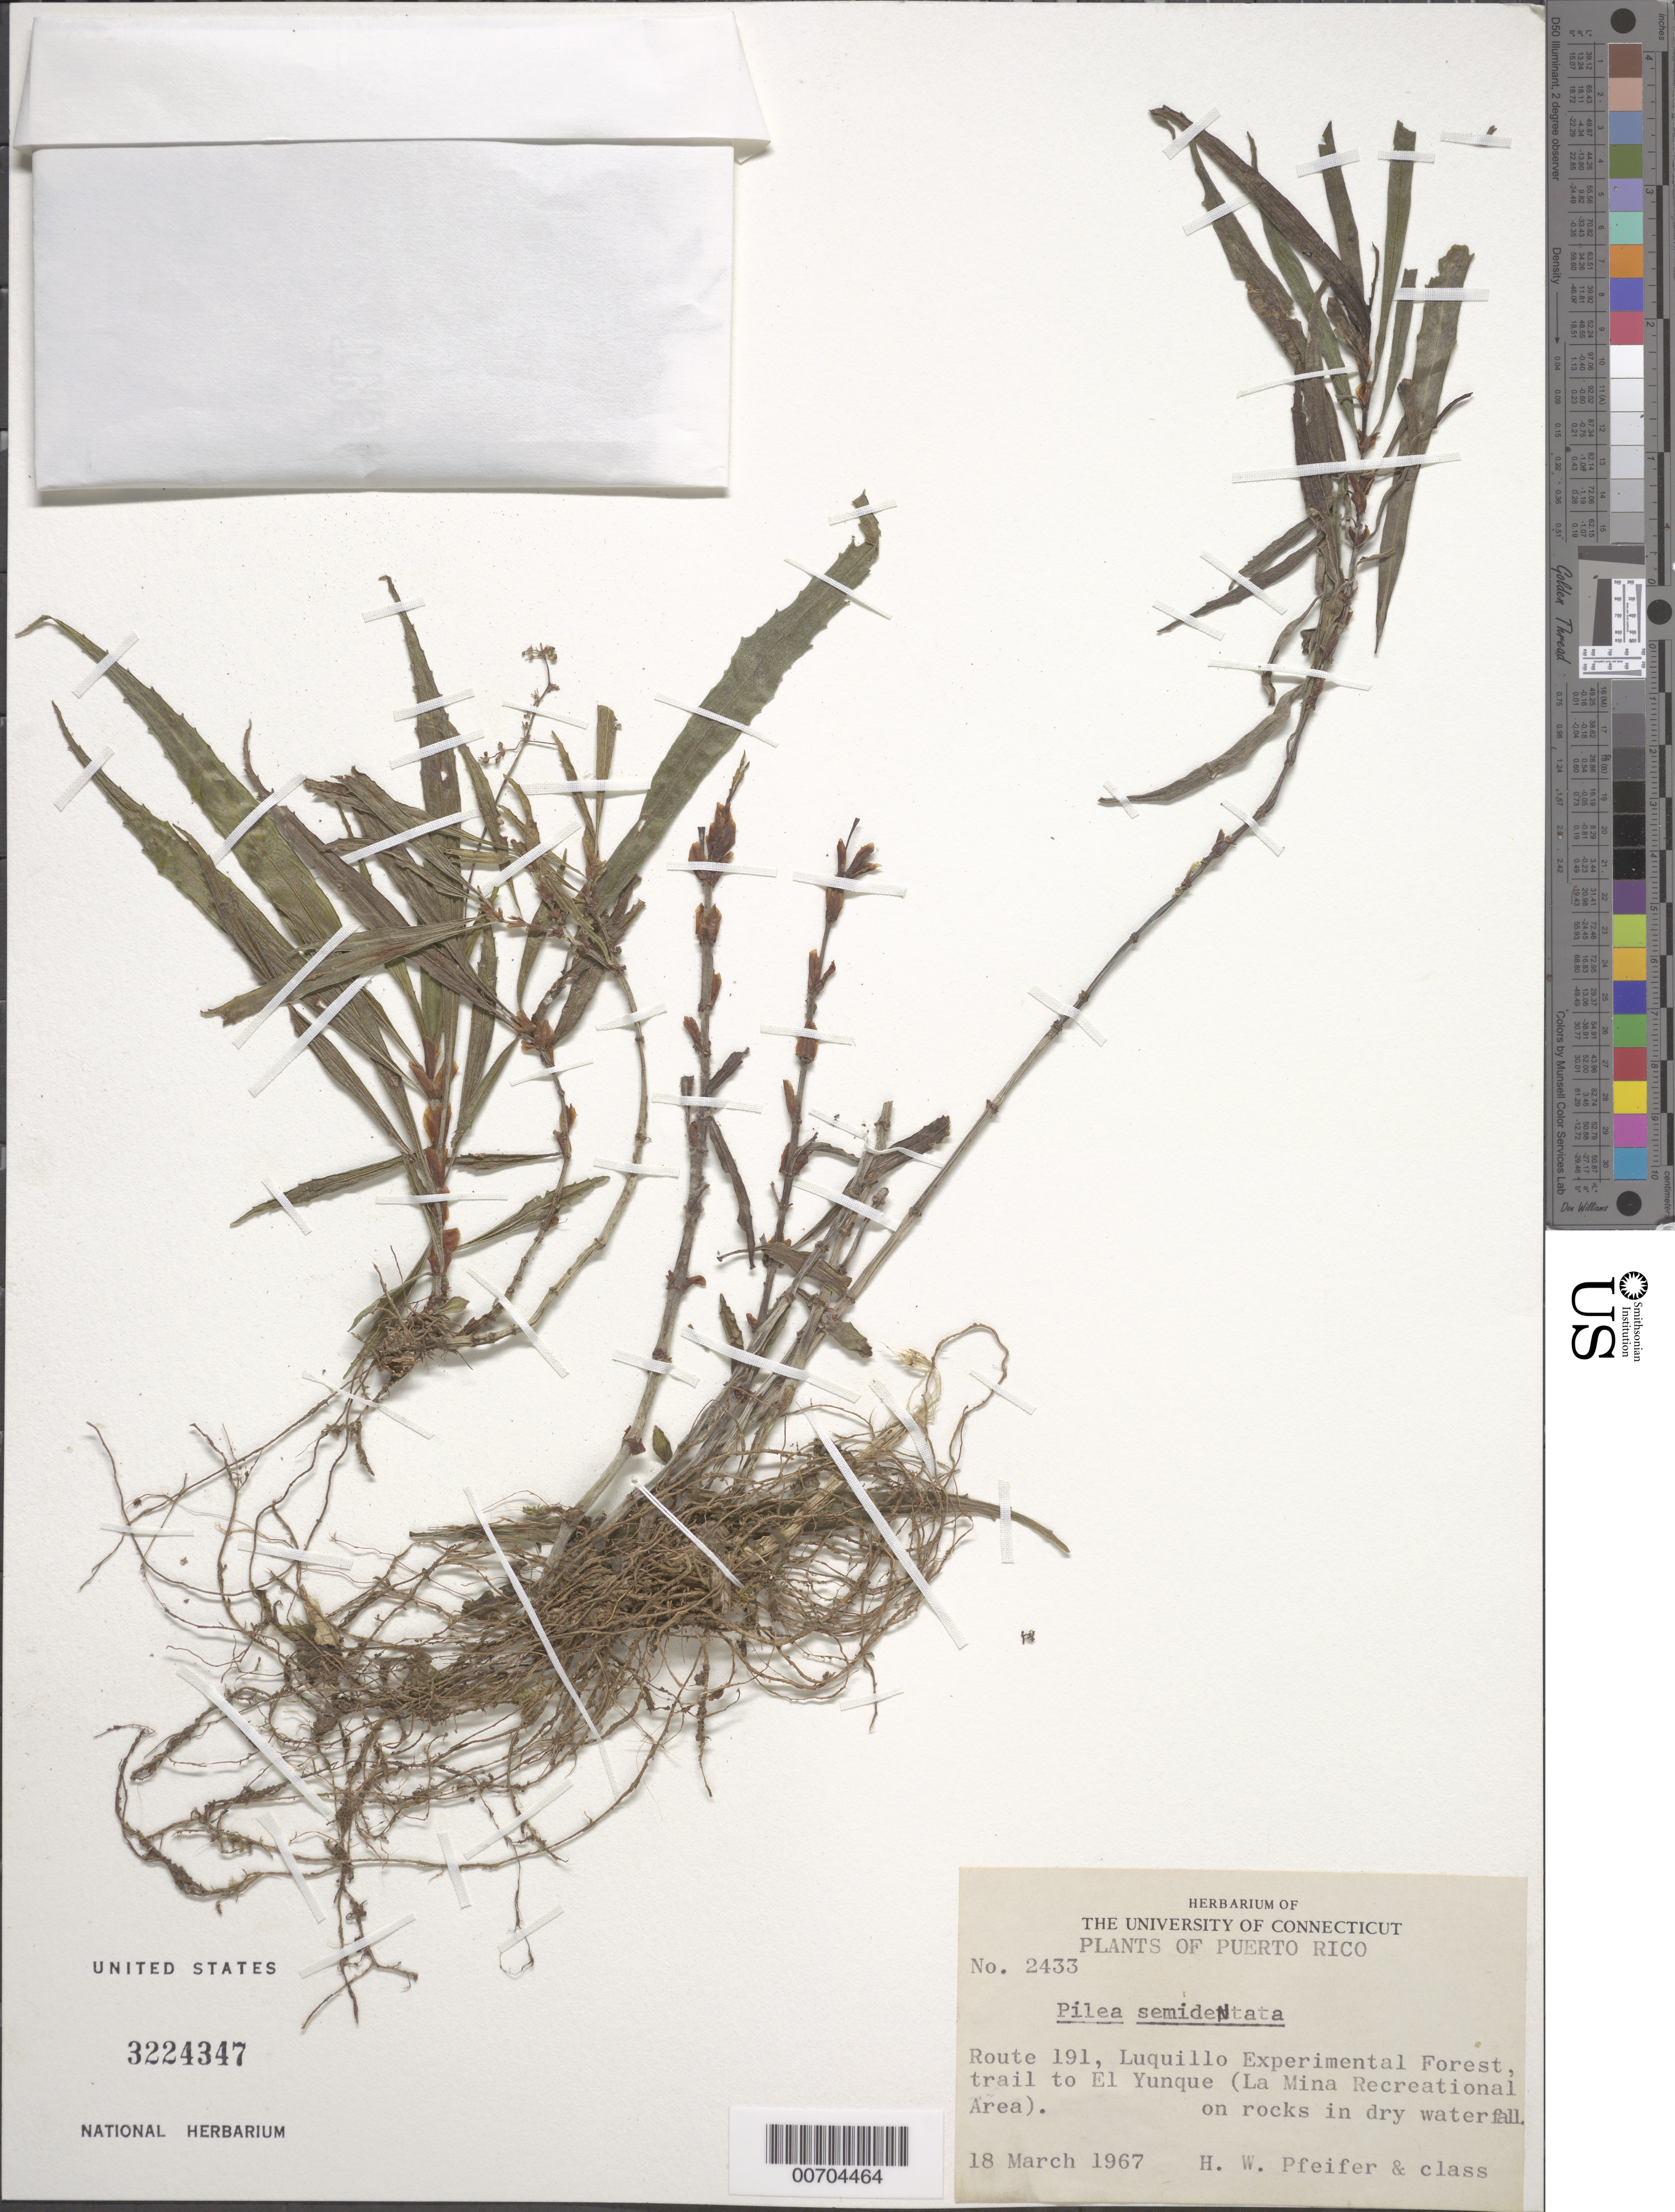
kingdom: Plantae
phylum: Tracheophyta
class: Magnoliopsida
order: Rosales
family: Urticaceae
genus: Pilea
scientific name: Pilea semidentata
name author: (Juss. ex Poir.) Wedd.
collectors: H. W. Pfeifer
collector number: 2433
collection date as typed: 18 Mar 1967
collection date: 1967-03-18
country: Puerto Rico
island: Greater Antilles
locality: Rt. 191, Luquillo Experimental Forest, trail to El Yunque ( La Mina Recreational Area).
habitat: On rocks in dry waterfall.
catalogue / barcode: US 3224347